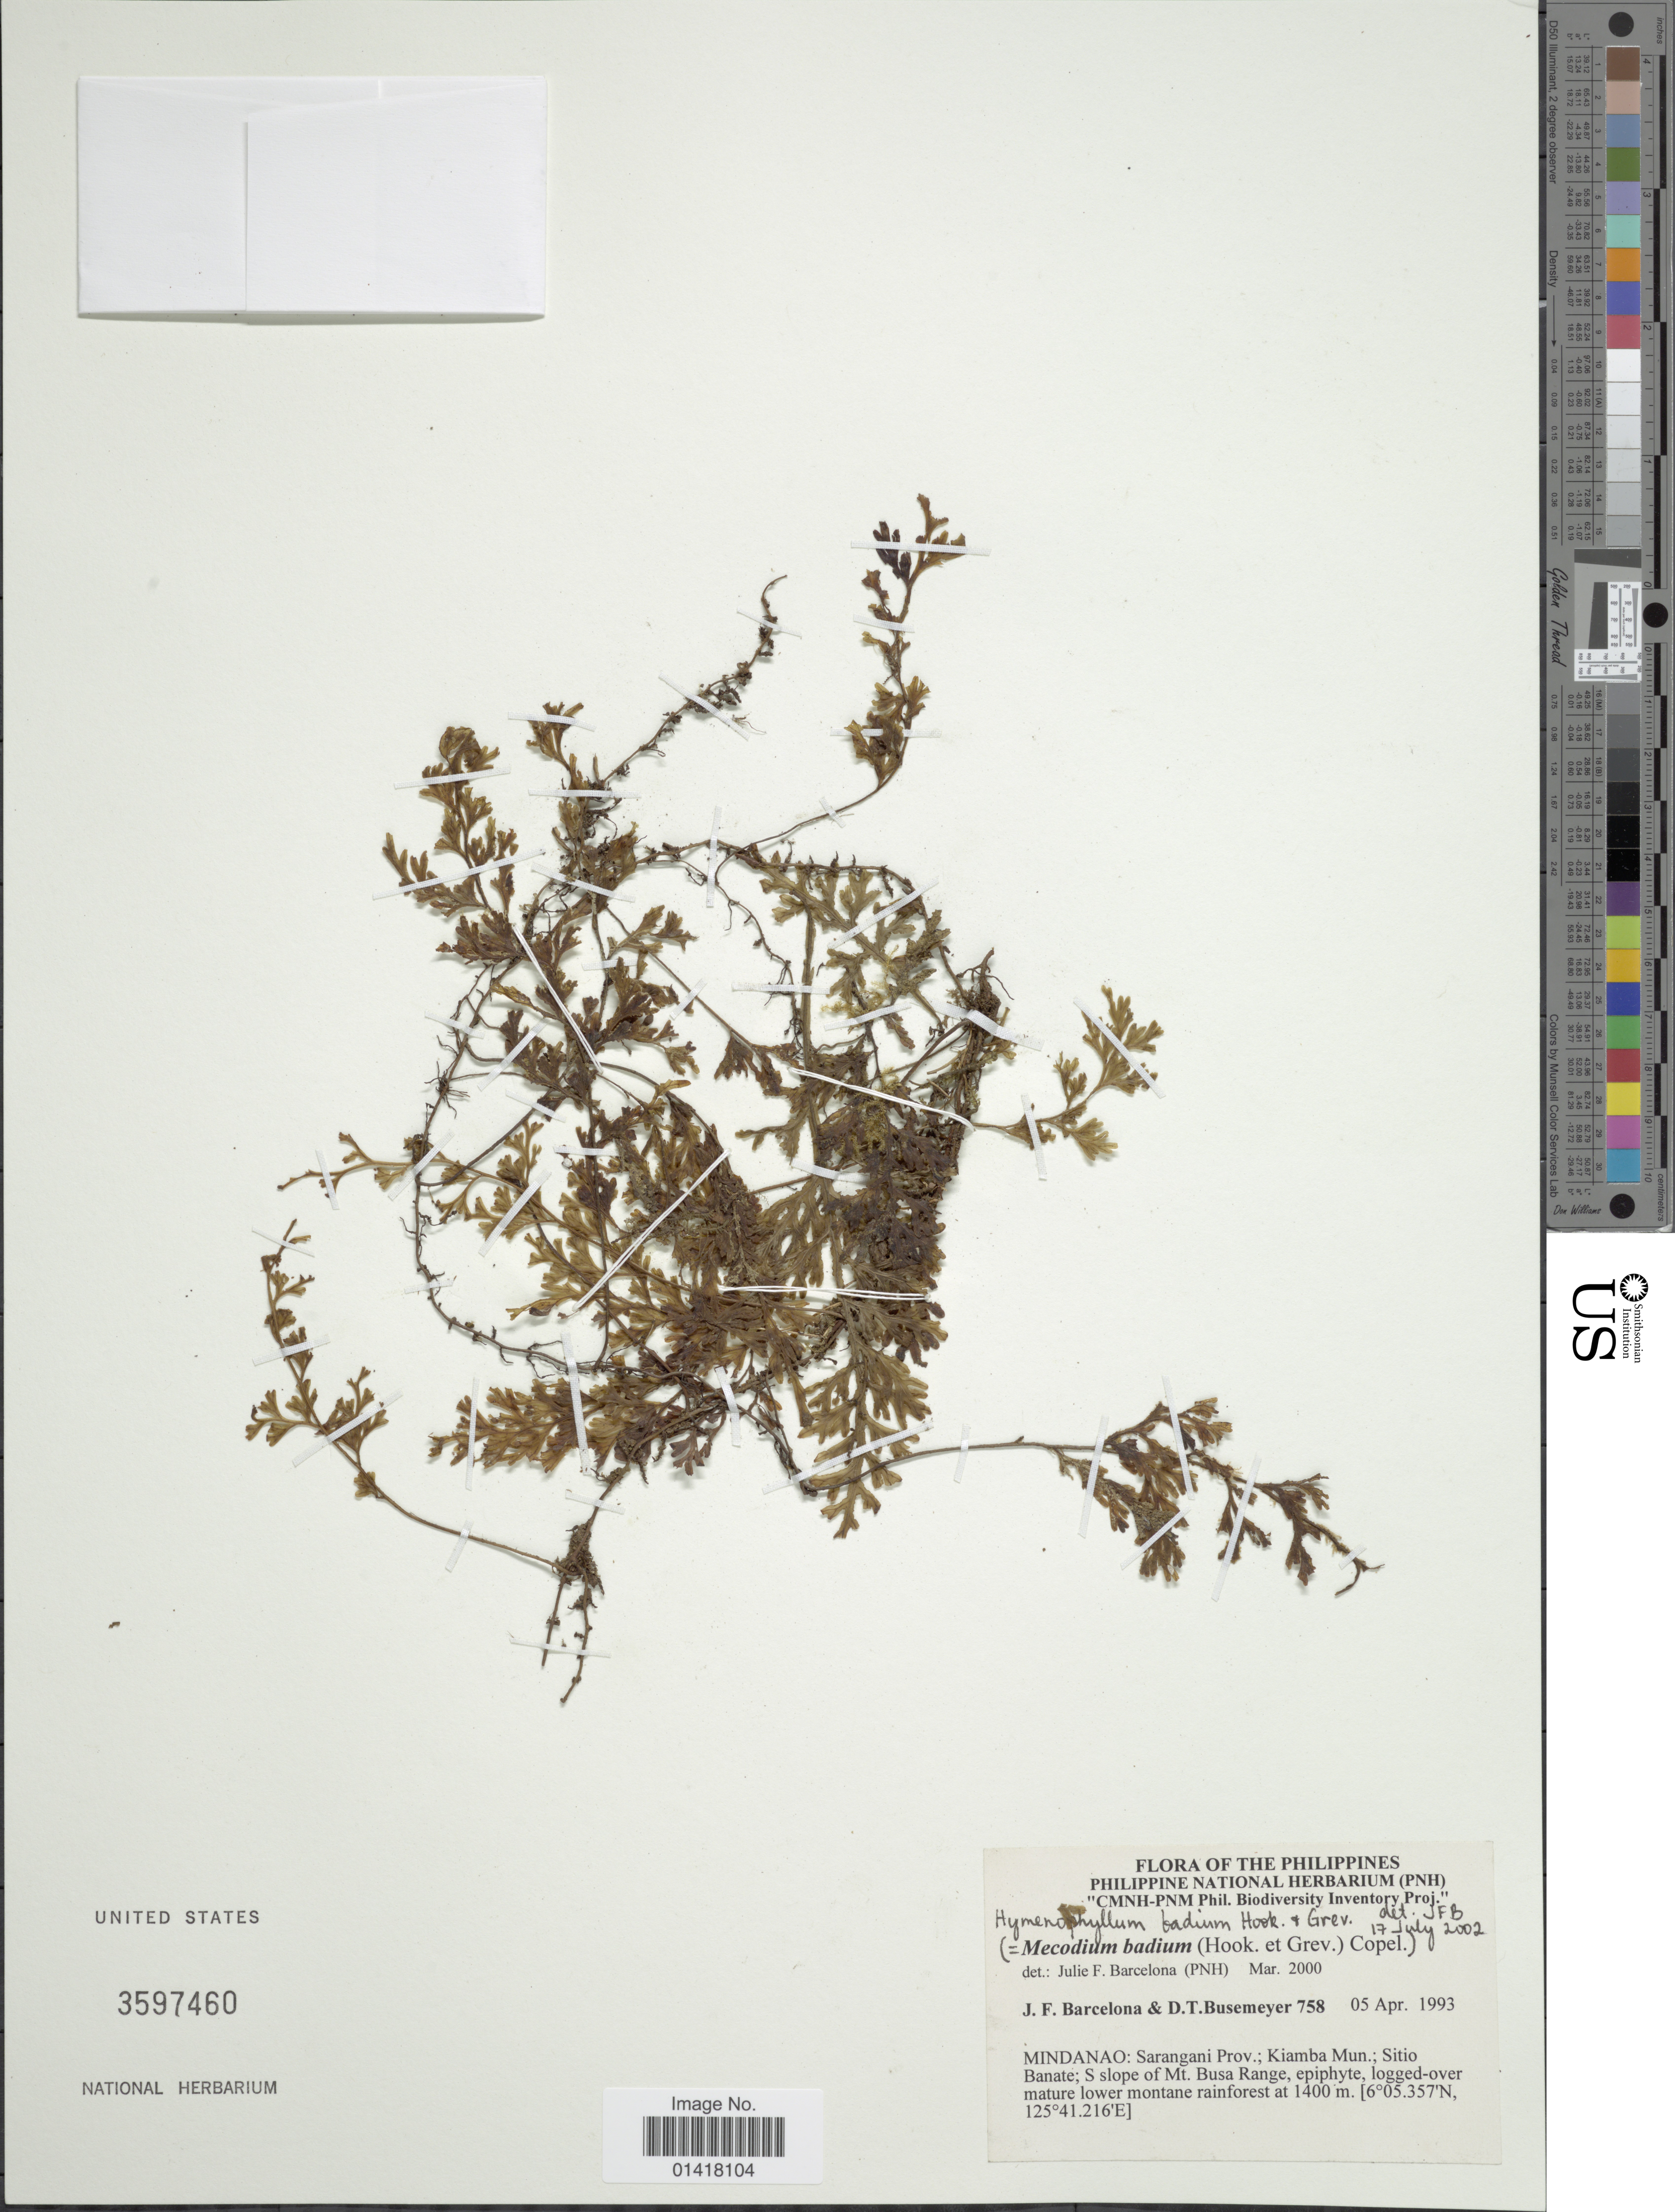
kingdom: Plantae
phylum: Tracheophyta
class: Polypodiopsida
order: Hymenophyllales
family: Hymenophyllaceae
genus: Hymenophyllum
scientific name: Hymenophyllum badium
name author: Hook. & Grev.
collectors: J. F. Barcelona & D. Busemeyer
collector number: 758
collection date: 1993-04-05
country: Philippines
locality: Mindanao: Sarangani Prov.: Kiamba Mun. Sitio banate: S slope of Mt. Busa Range, epiphyte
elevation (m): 1400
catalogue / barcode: US 3597460